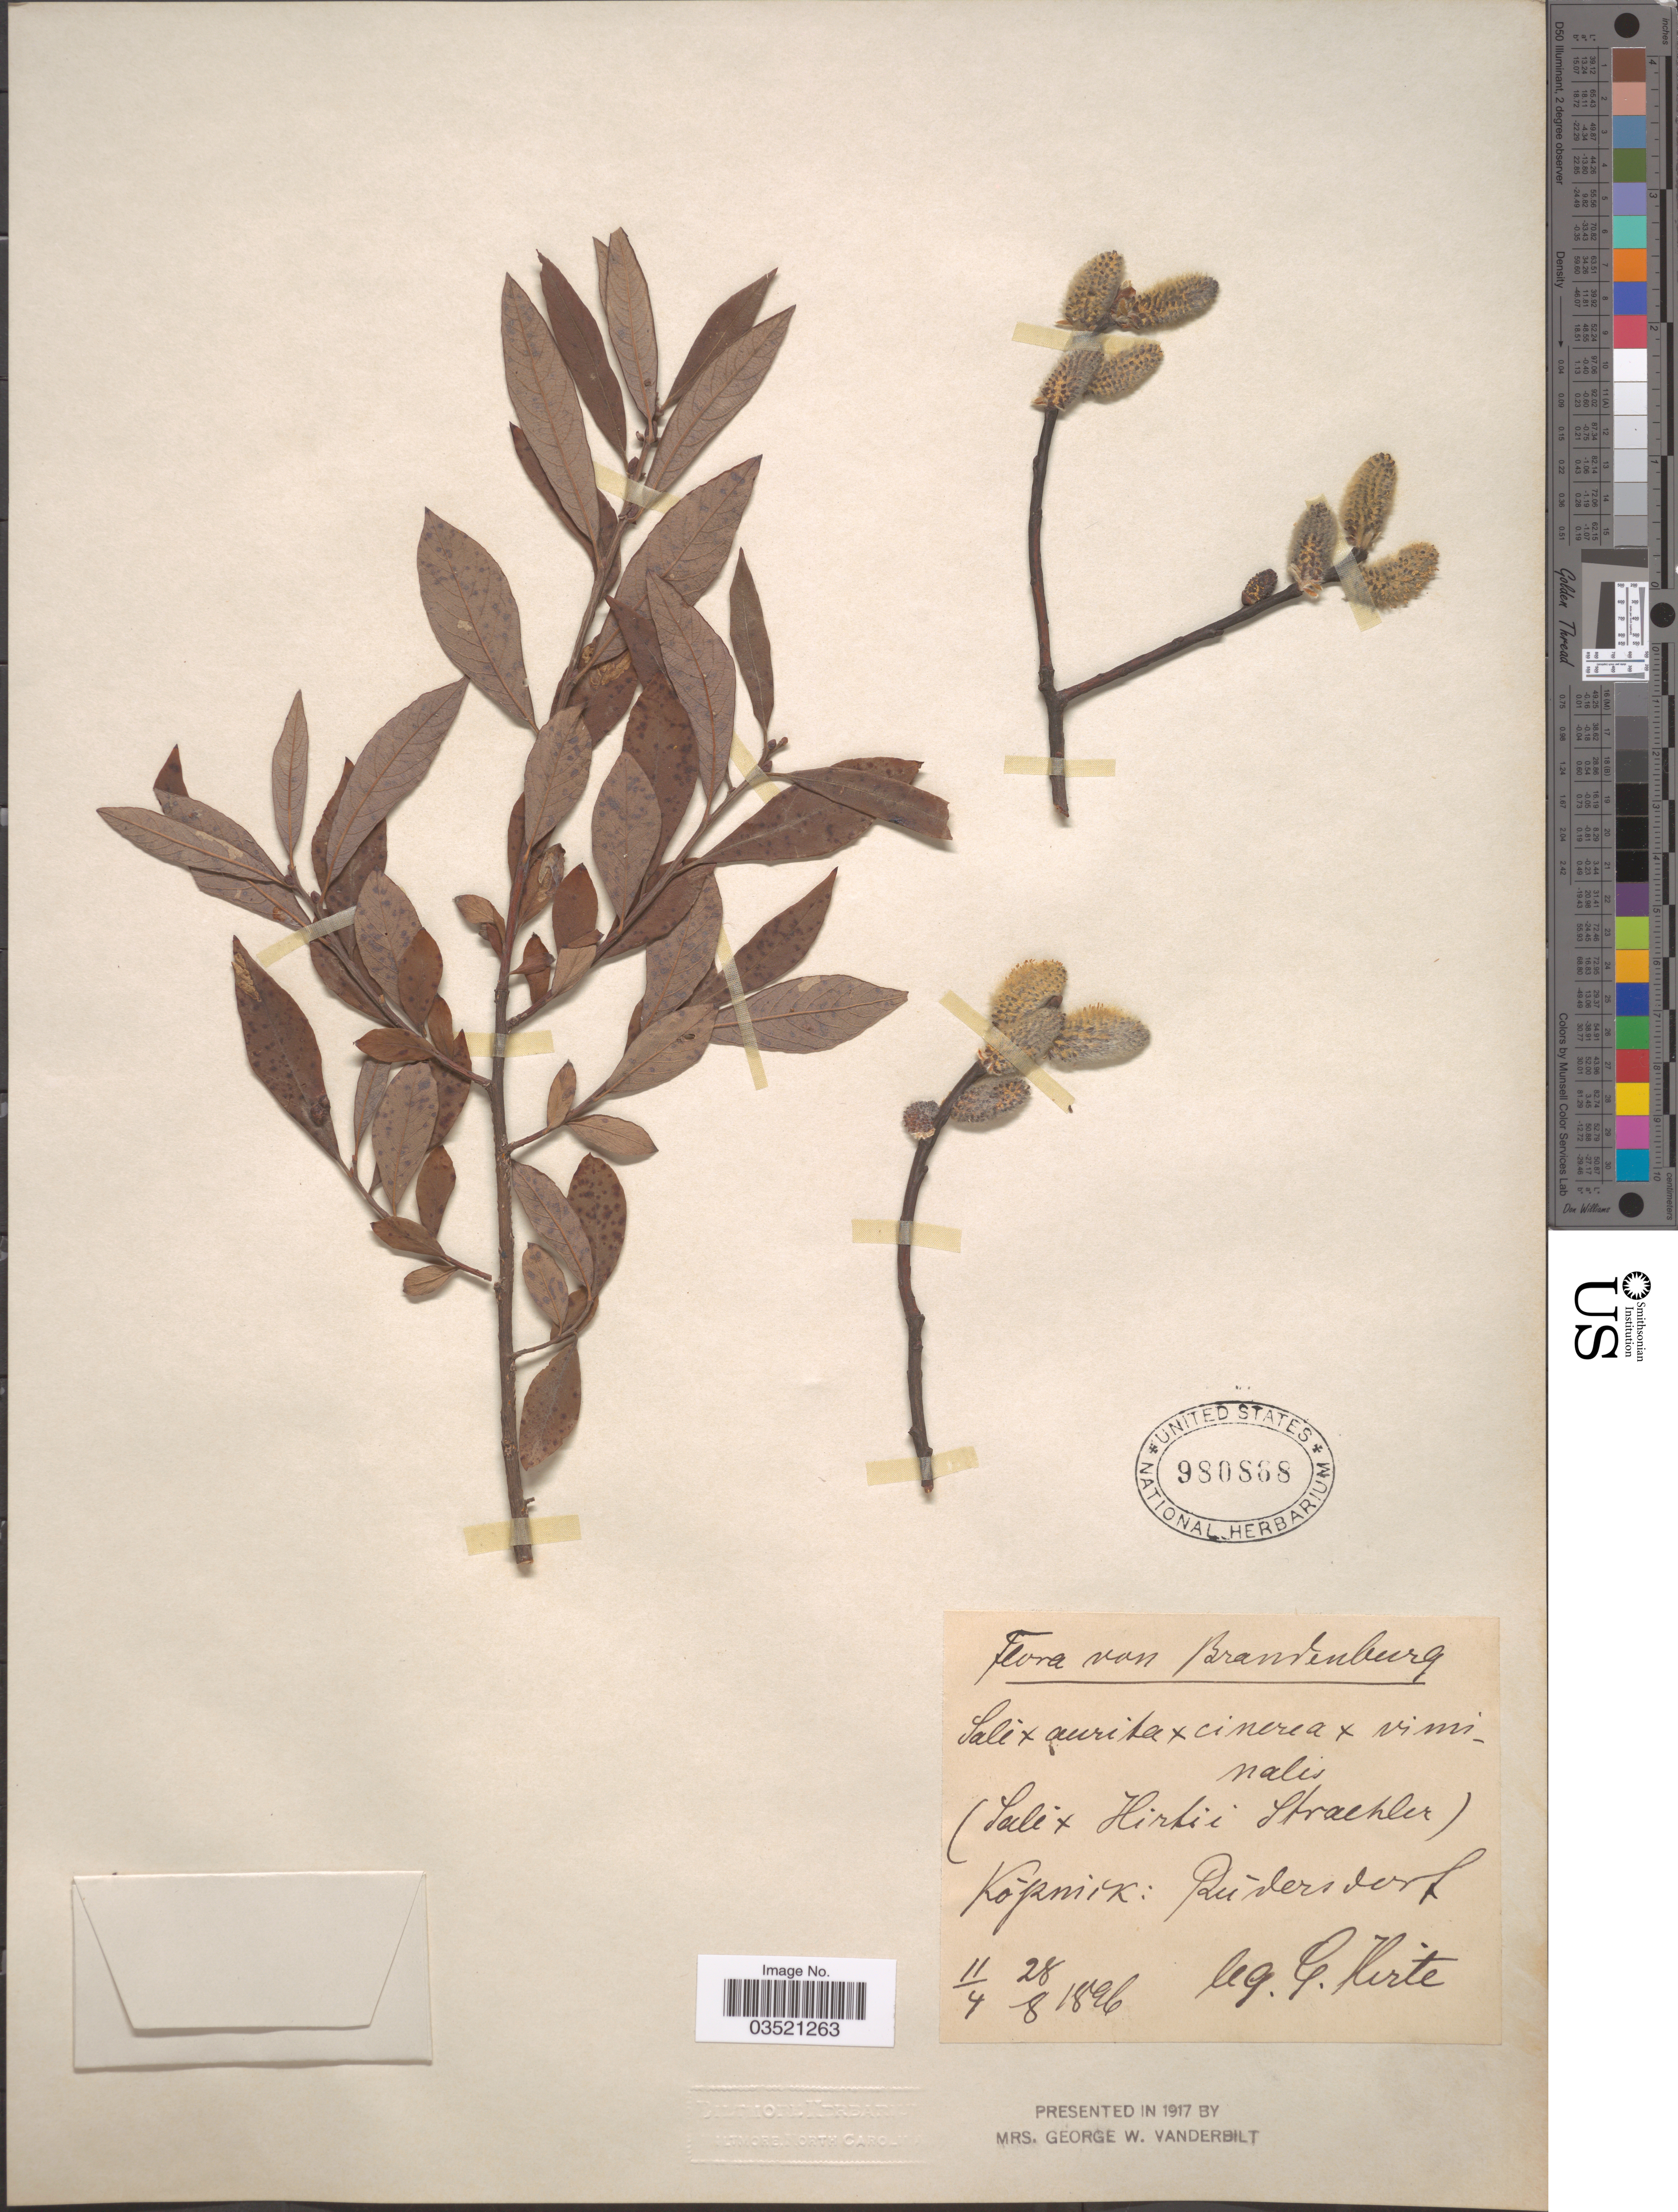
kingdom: Plantae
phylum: Tracheophyta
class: Magnoliopsida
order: Malpighiales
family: Salicaceae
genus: Salix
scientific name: Salix hirtii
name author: Straehler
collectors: G. Hirte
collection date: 1896-04-11/1896-08-28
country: Germany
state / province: Brandenburg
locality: Kópenick: Rúdersdorf.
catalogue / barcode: US 980868